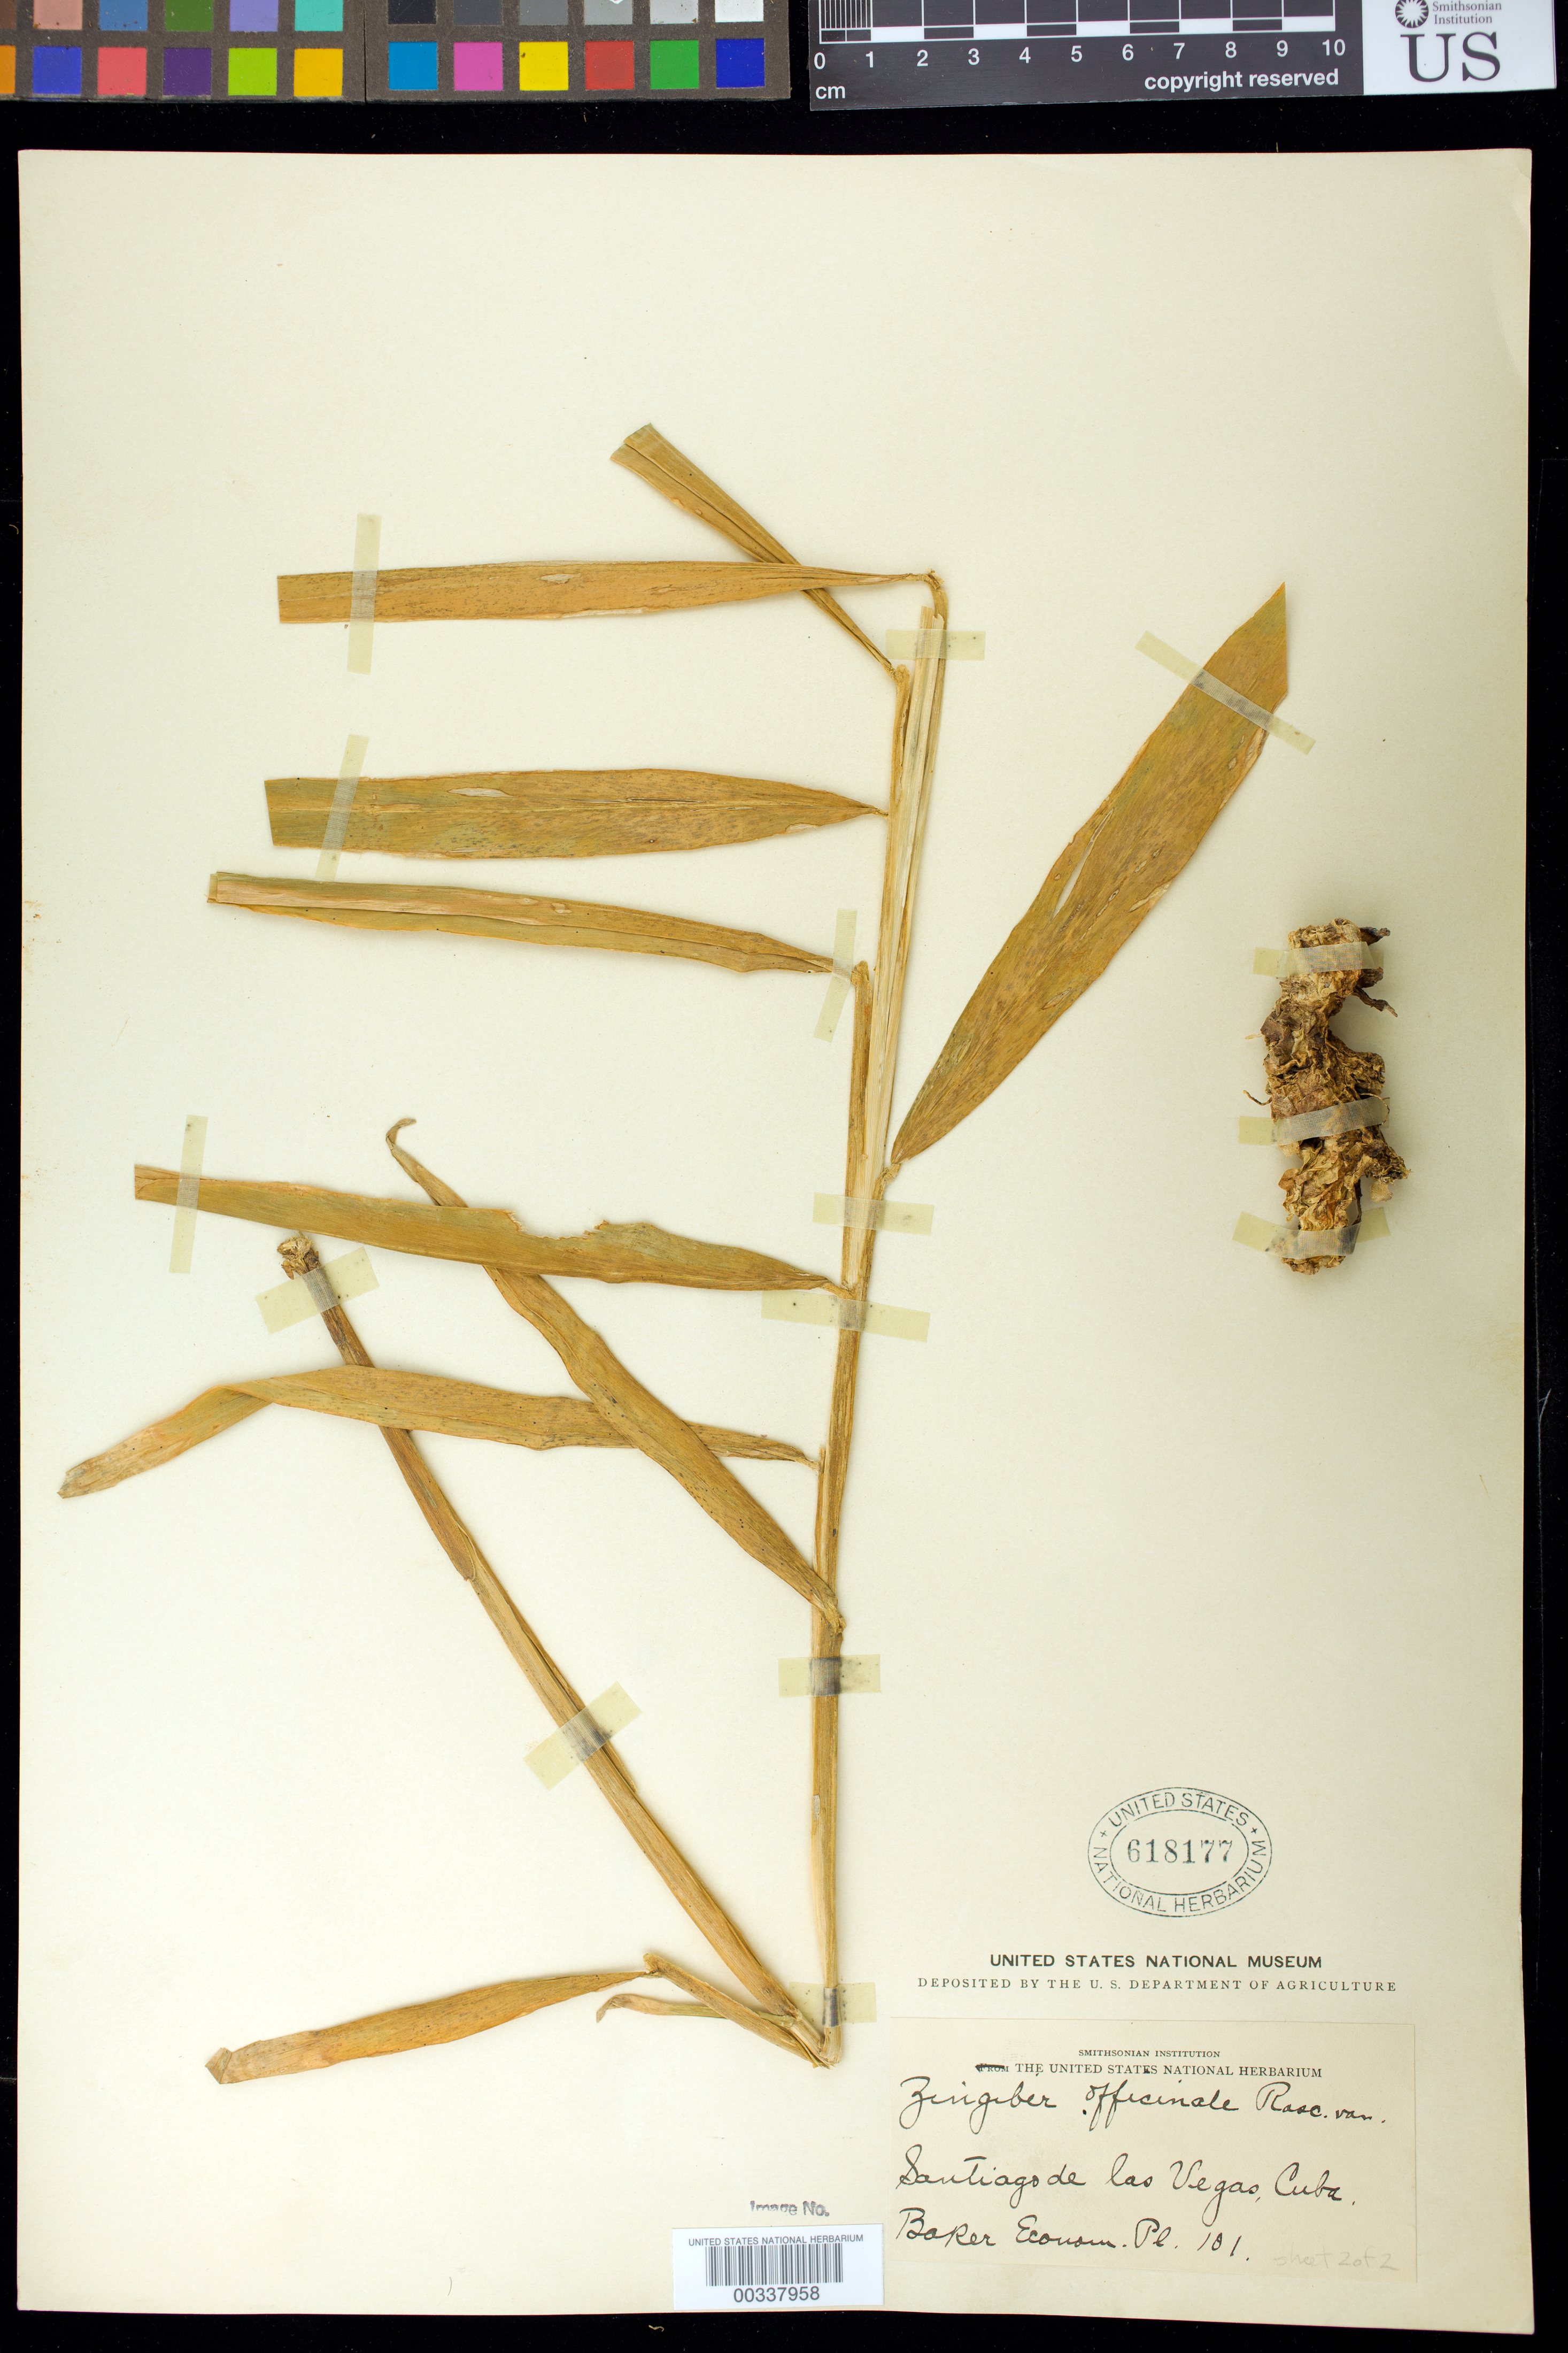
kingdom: Plantae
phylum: Tracheophyta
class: Liliopsida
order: Zingiberales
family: Zingiberaceae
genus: Zingiber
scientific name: Zingiber officinale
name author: Roscoe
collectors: C. F. Baker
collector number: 101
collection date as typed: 17 Nov 1905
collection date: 1905-11-17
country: Cuba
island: Greater Antilles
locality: Santiago de Las Vegas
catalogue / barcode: US 618177